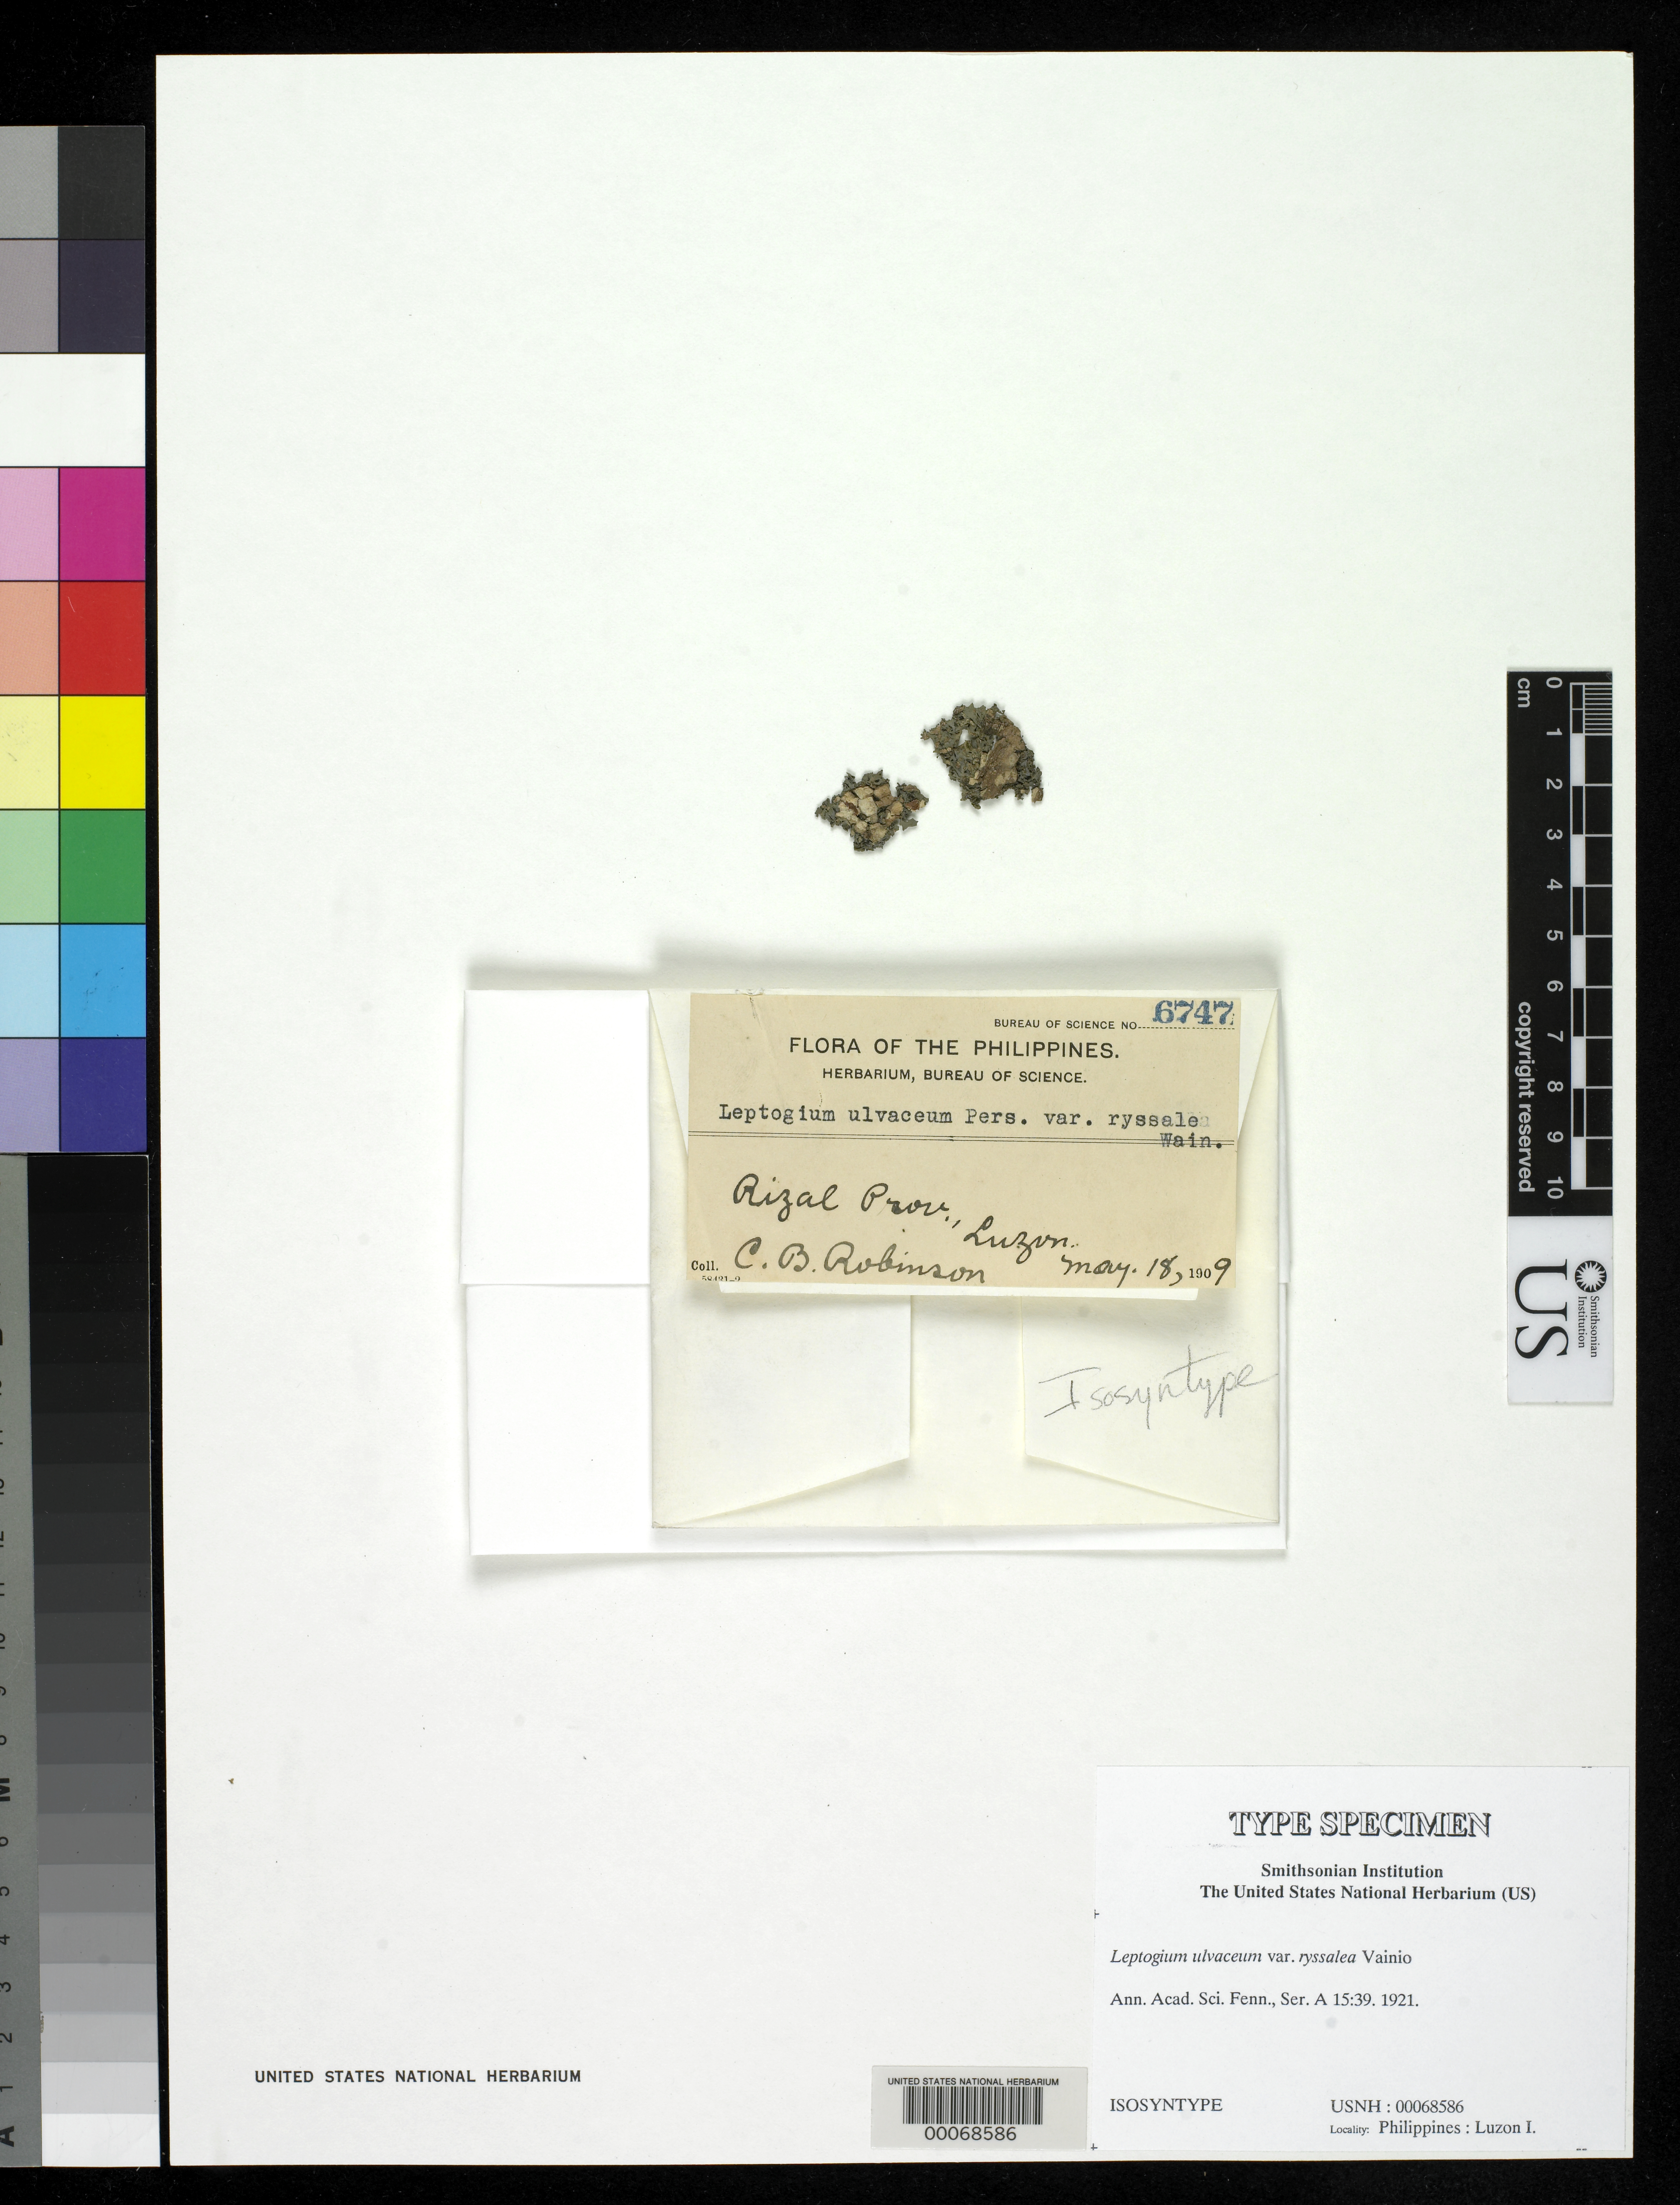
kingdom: Fungi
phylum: Ascomycota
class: Lecanoromycetes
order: Peltigerales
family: Collemataceae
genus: Leptogium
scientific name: Leptogium ulvaceum var. ryssalea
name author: Vain.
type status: Isosyntype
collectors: C. Robinson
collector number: Bur. Sci. 6747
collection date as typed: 18 May 1909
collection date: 1909-05-18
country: Philippines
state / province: Calabarzon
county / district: Rizal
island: Luzon